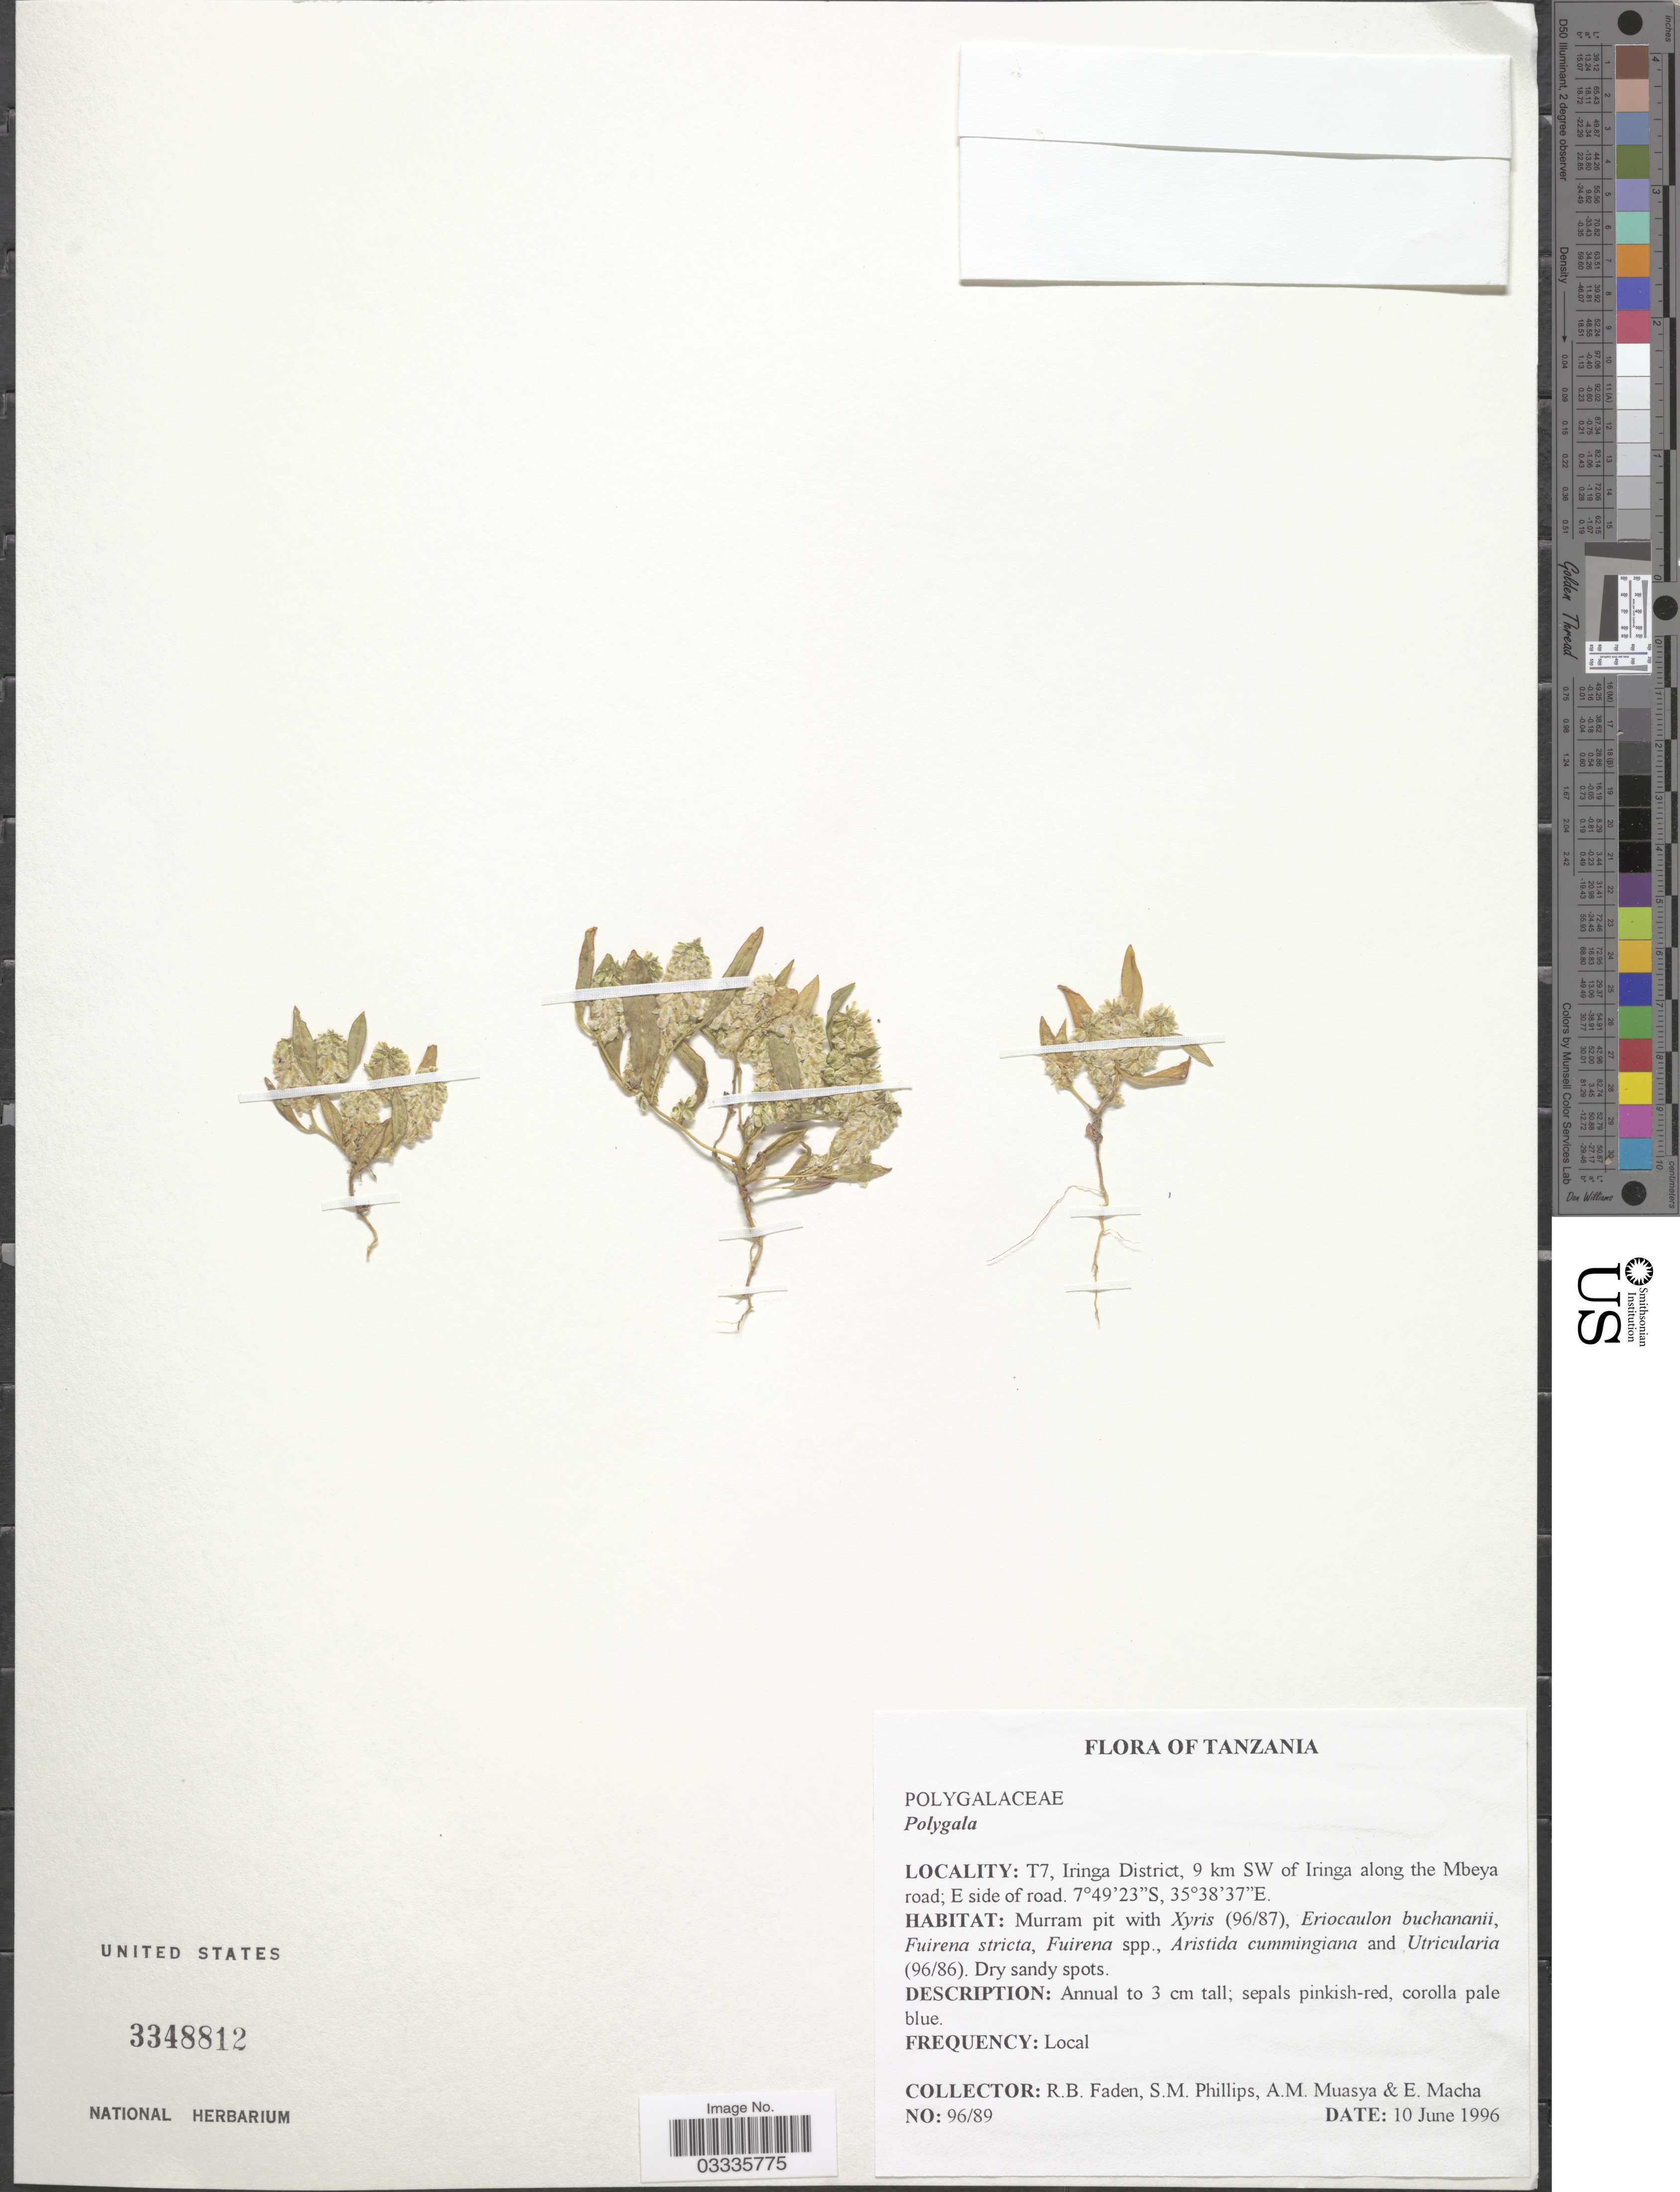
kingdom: Plantae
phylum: Tracheophyta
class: Magnoliopsida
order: Fabales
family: Polygalaceae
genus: Polygala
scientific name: Polygala sp.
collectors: R. B. Faden, S. M. Phillips, A. Muasya & E. Macha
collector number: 96/89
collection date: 1996-06-10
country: Tanzania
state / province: Iringa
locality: T7, Iringa District, 9 km SW of Iringa along the Mbeya road; E side of road.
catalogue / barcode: US 3348812